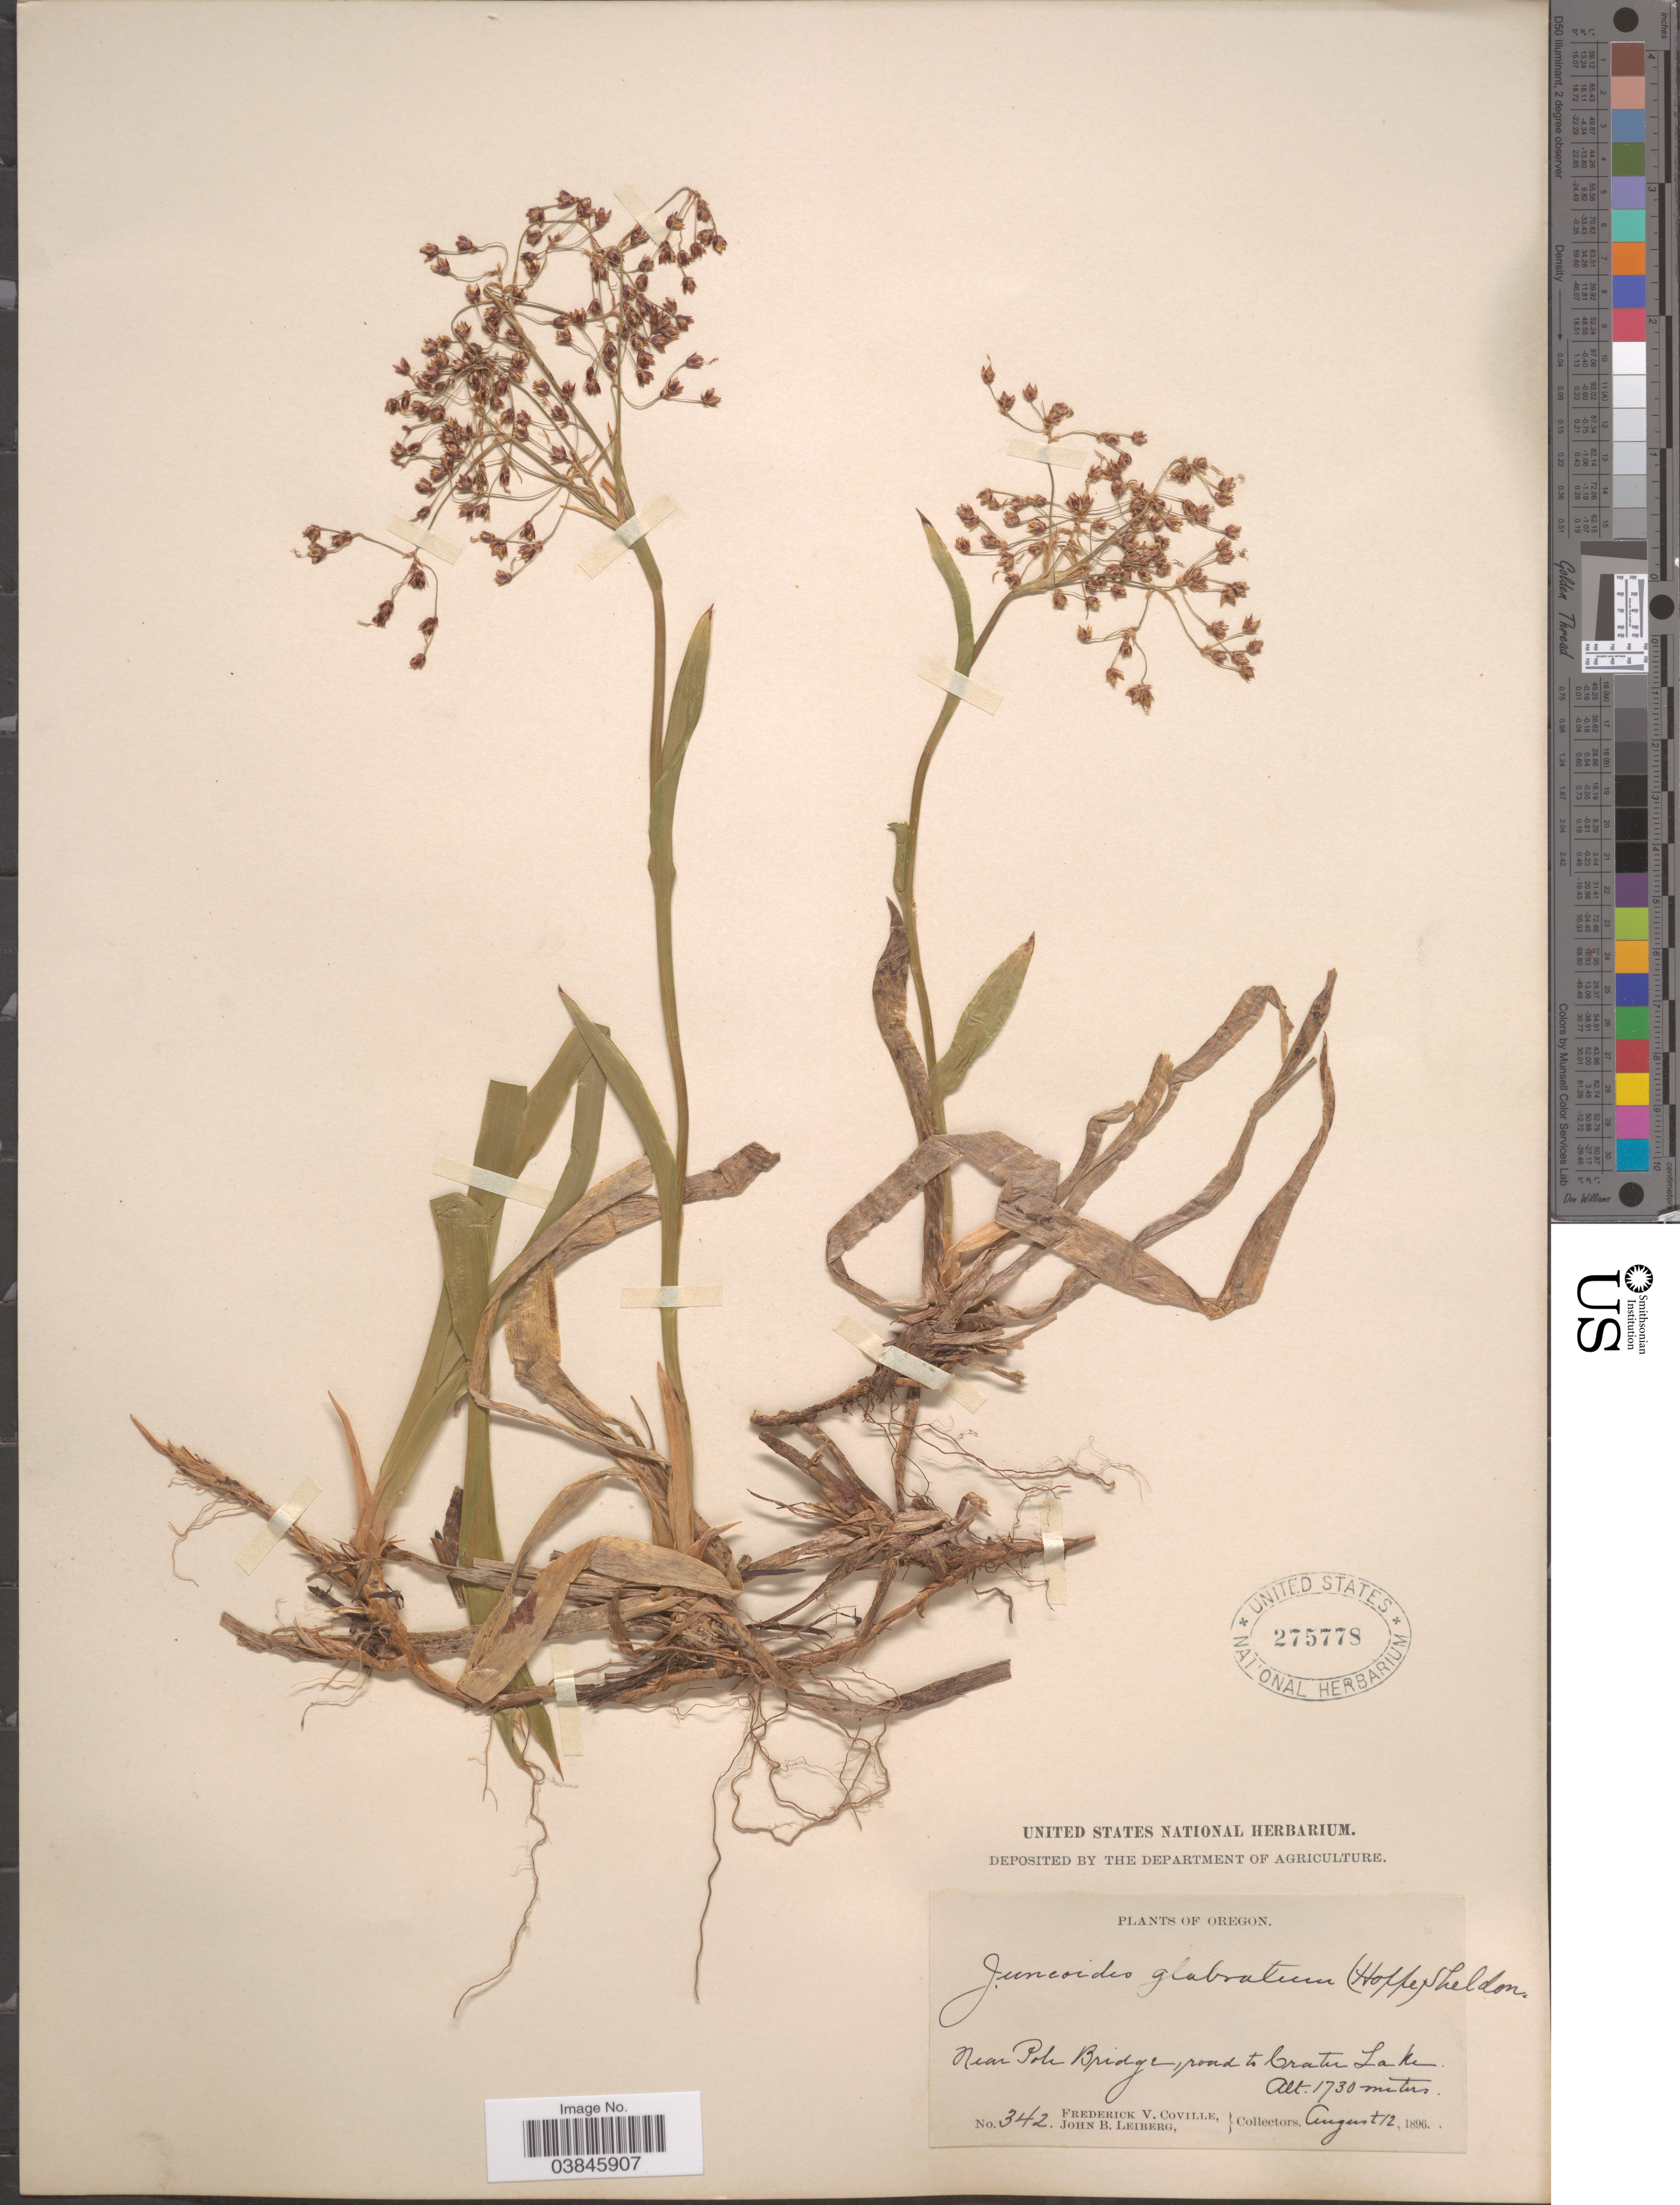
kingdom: Plantae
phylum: Tracheophyta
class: Liliopsida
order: Poales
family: Juncaceae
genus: Luzula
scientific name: Luzula glabrata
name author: (Hoppe) Desv.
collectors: F. V. Coville & J. B. Leiberg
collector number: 342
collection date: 1896-08-12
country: United States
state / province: Oregon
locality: Near Pole Bridge, road to Crater Lake.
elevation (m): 1730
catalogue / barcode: US 275778